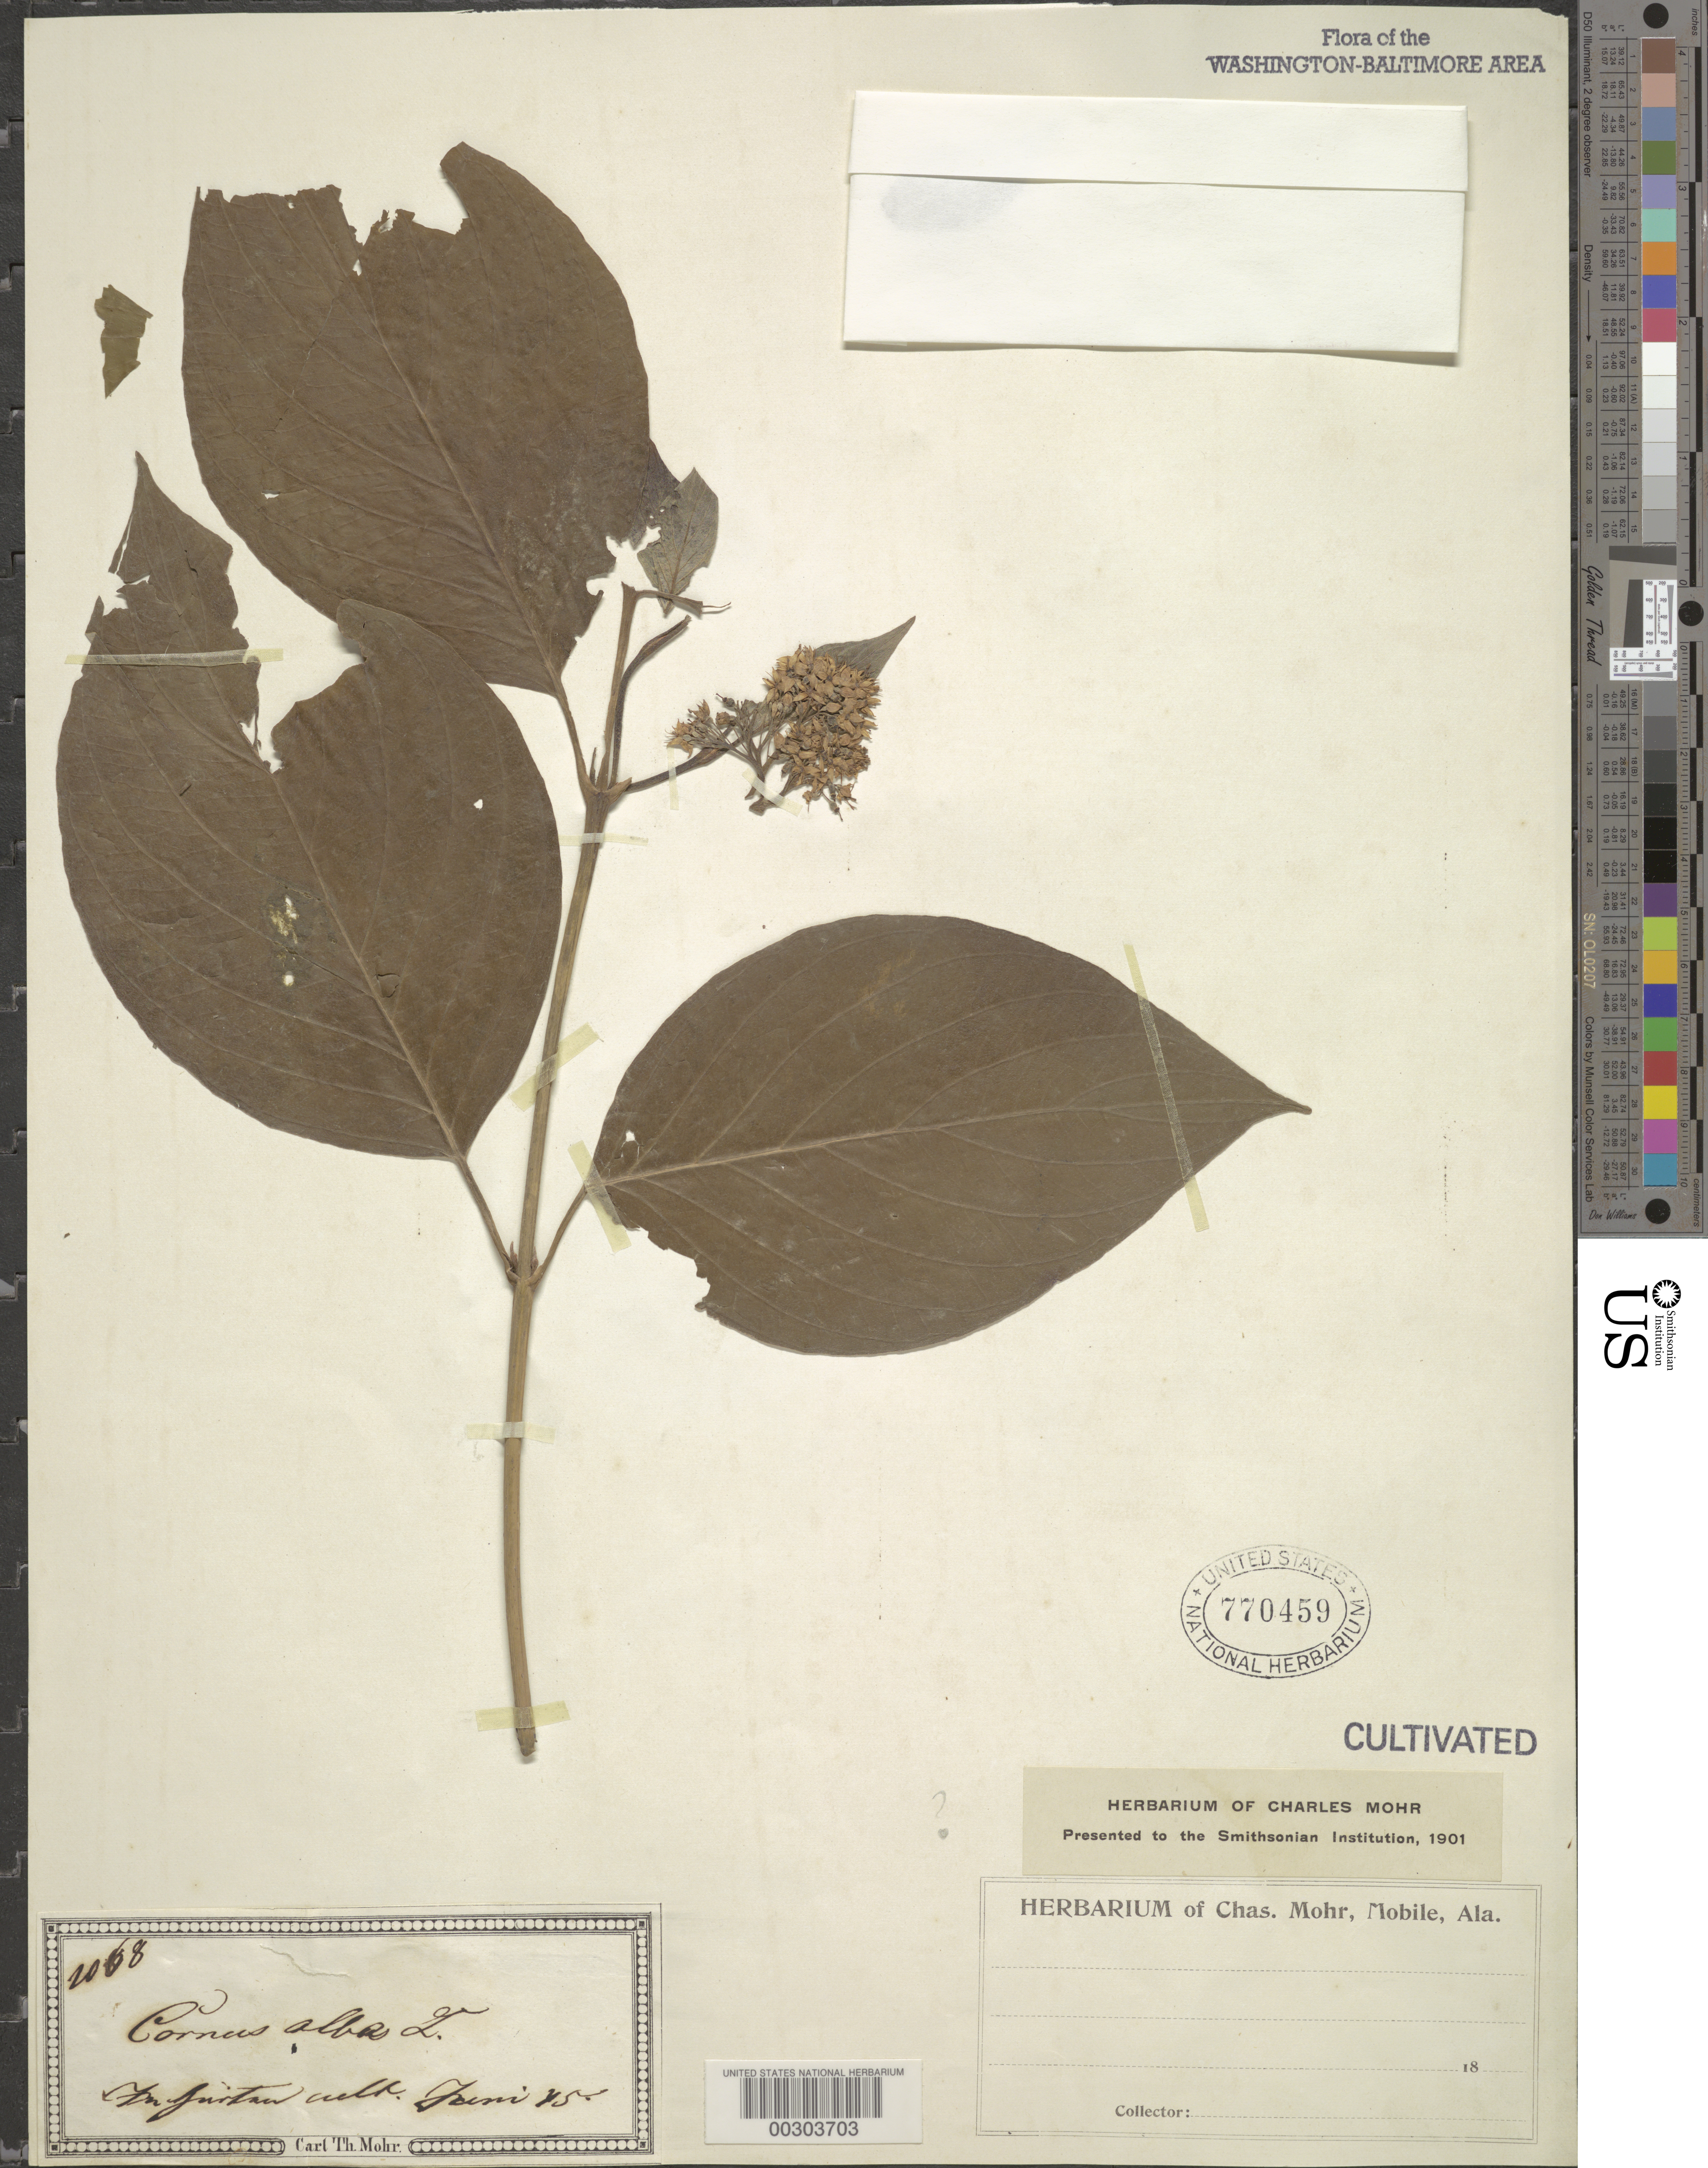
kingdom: Plantae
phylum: Tracheophyta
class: Magnoliopsida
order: Cornales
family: Cornaceae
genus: Cornus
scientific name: Cornus alba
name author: L.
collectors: C. T. Mohr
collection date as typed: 1845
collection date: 1845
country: United States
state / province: District of Columbia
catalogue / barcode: US 770459